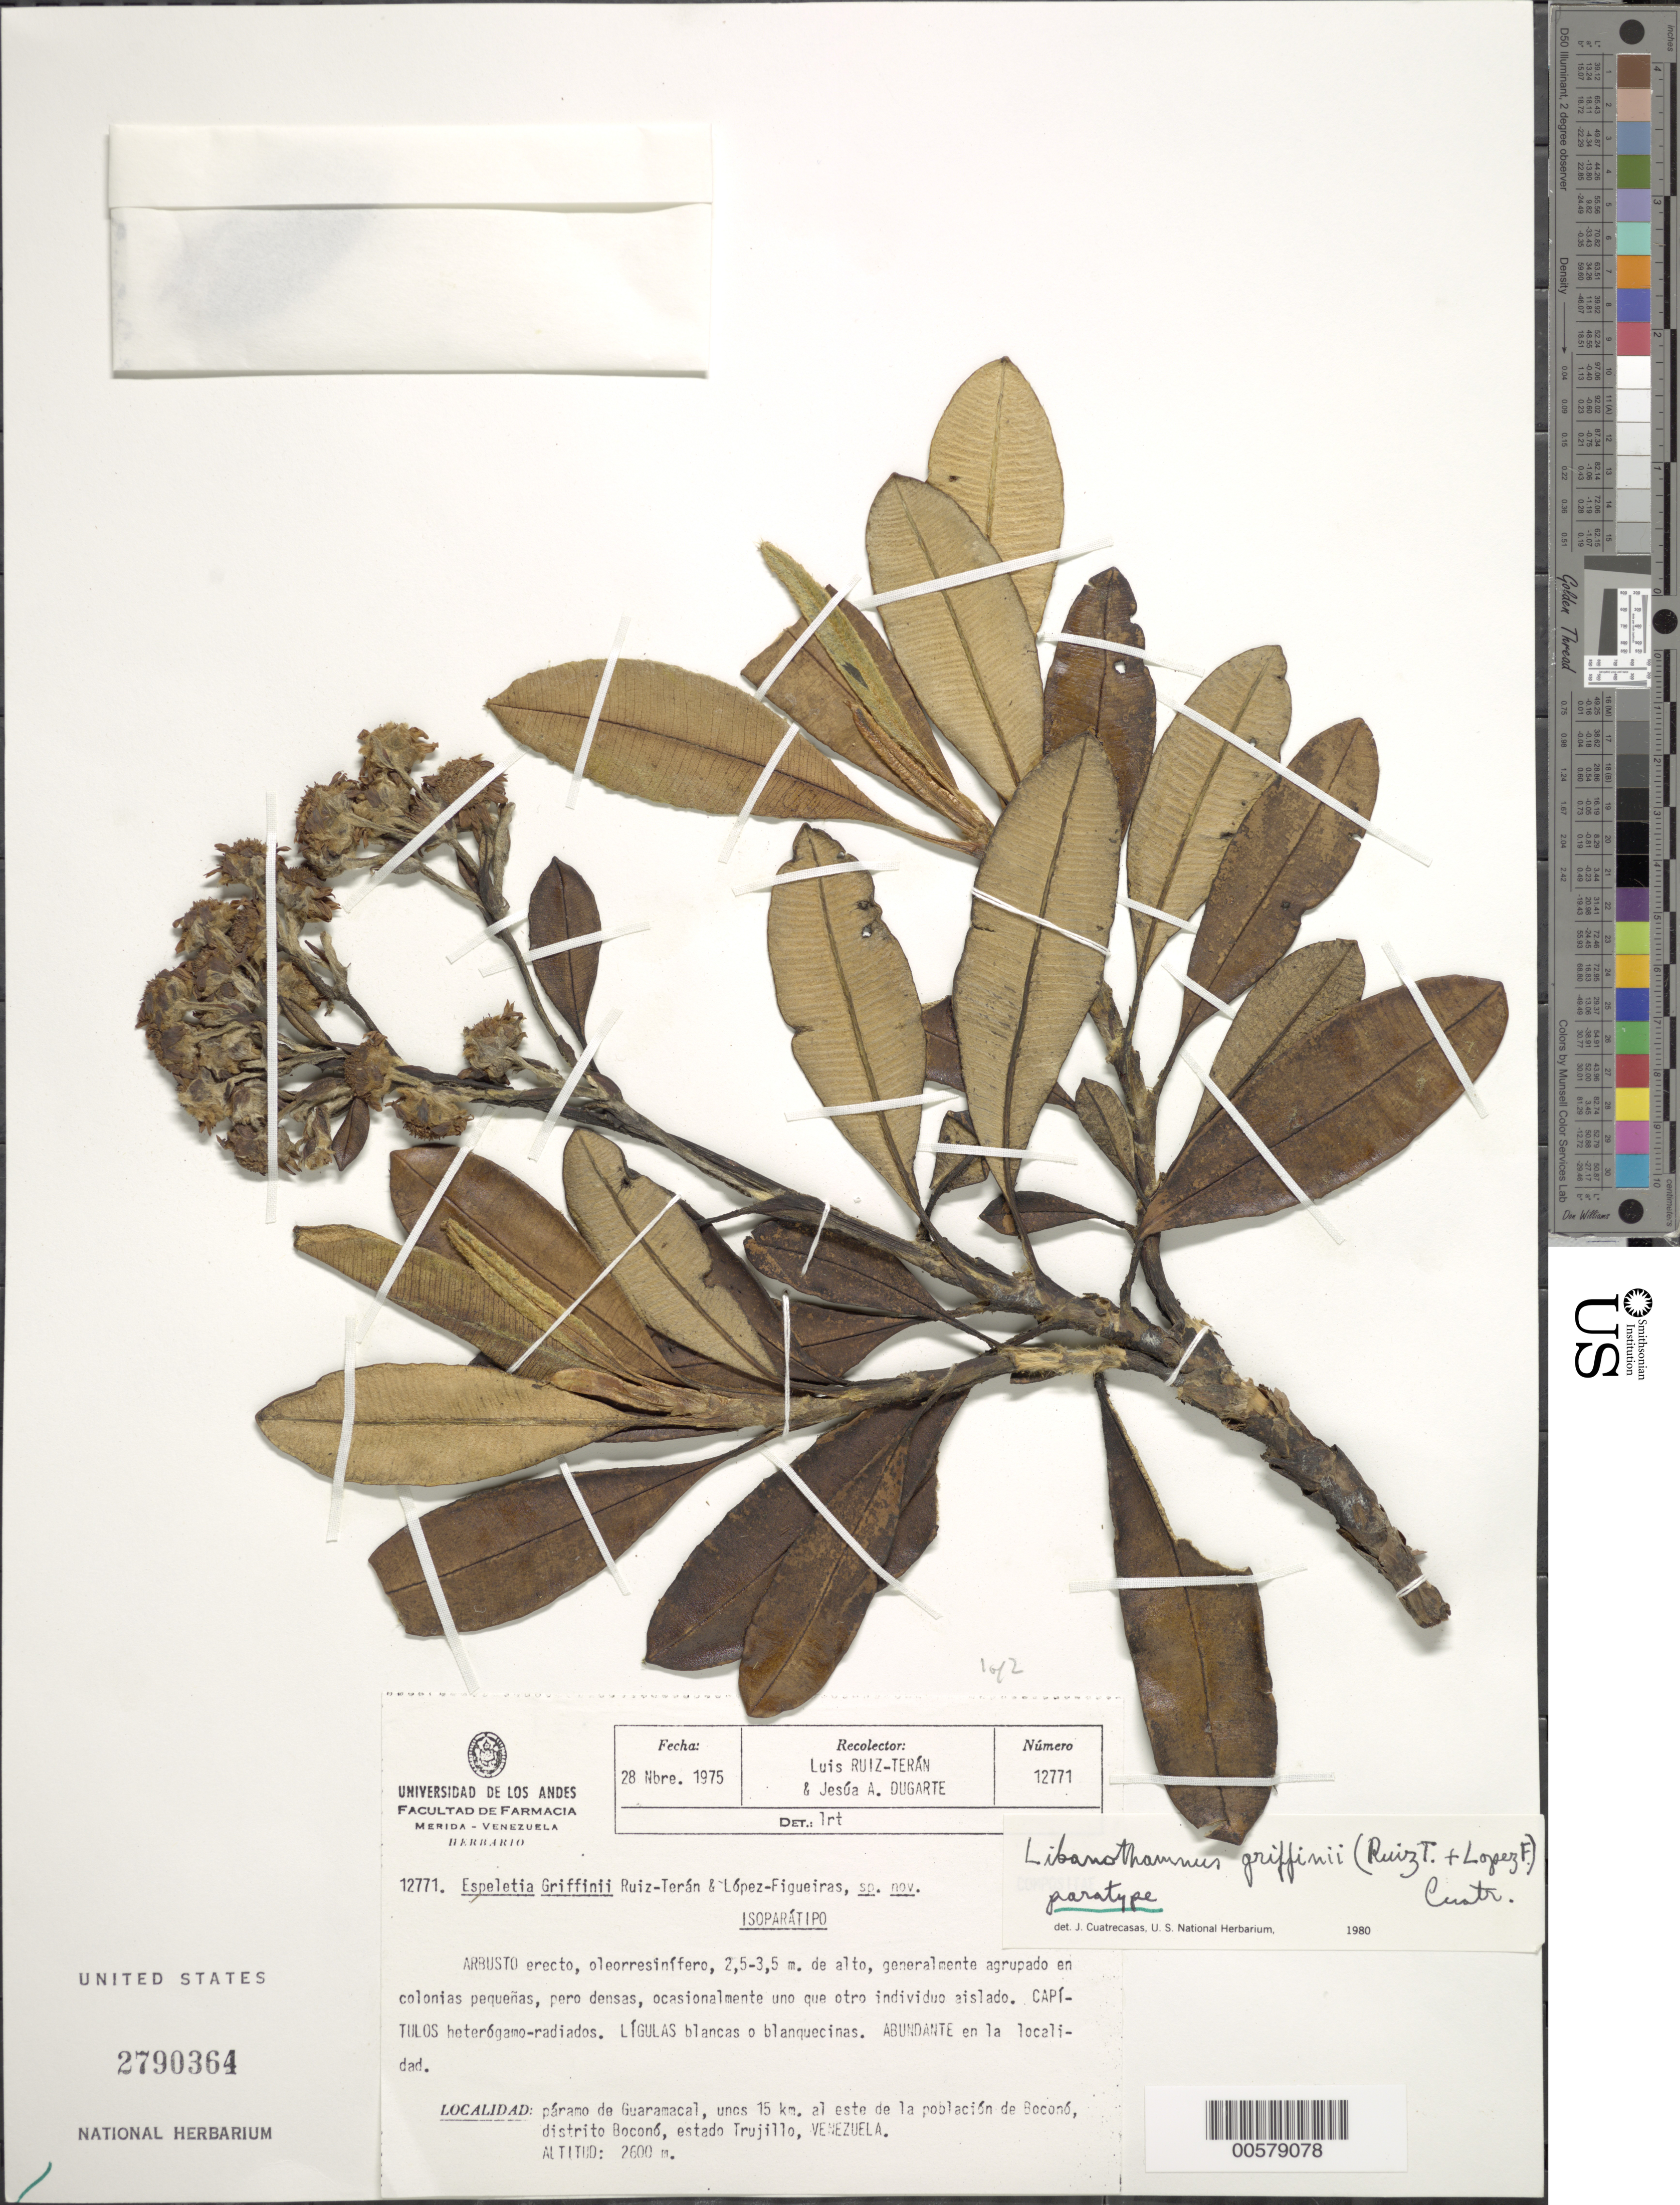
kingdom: Plantae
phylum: Tracheophyta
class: Magnoliopsida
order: Asterales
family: Asteraceae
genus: Libanothamnus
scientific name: Libanothamnus griffinii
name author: (Ruíz-Terán & López Fig.) Cuatrec.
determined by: Cuatrecasas, J.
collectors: L. E. Ruíz-Terán & J. Dugarte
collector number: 12771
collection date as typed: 28 Nov 1975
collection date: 1975-11-28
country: Venezuela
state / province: Trujillo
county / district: Boconó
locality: Páramo de Guaramacal, 15 km E de Boconó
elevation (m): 2600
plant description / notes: US, VEN; Paratype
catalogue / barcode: US 2790364